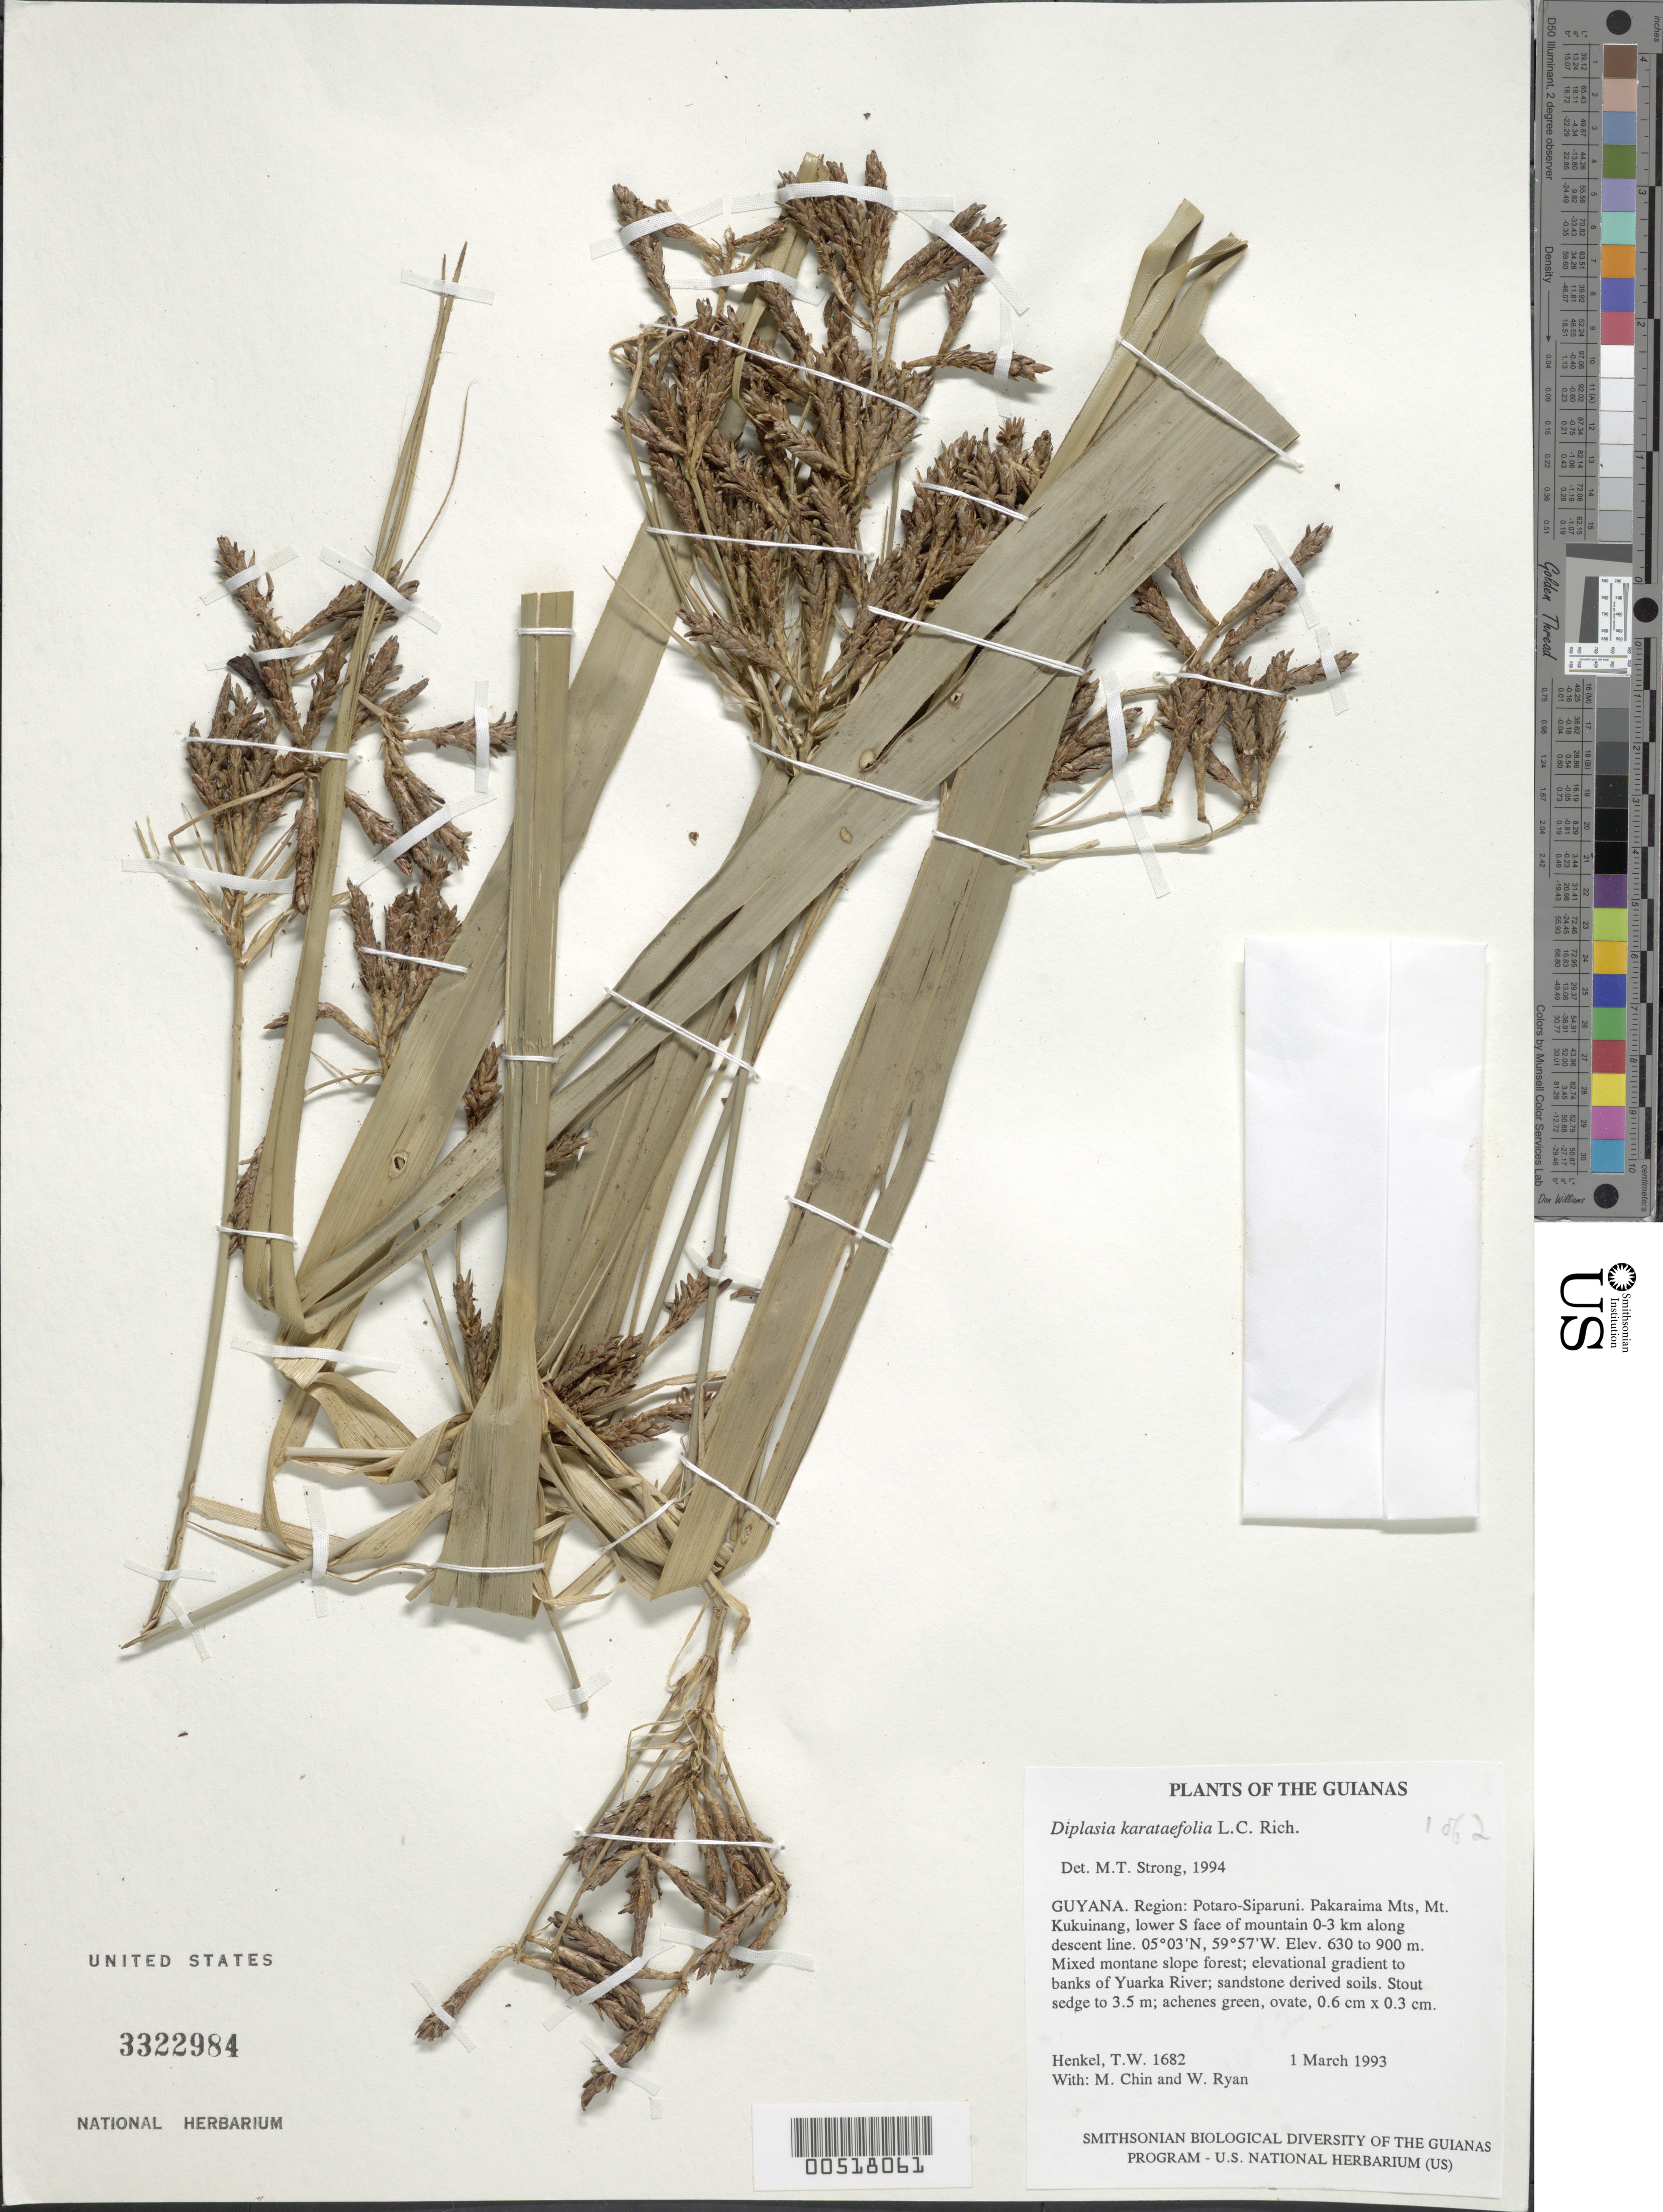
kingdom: Plantae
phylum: Tracheophyta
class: Liliopsida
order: Poales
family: Cyperaceae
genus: Diplasia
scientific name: Diplasia karatifolia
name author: Rich.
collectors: T. Henkel, M. Chin & W. Ryan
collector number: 1682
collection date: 1993-03-01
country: Guyana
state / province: Potaro-Siparuni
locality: Pakaraima Mts., Mt. Kukuinang, lower S face of mountain 0-3 km along descent line.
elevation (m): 630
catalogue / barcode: US 3322984